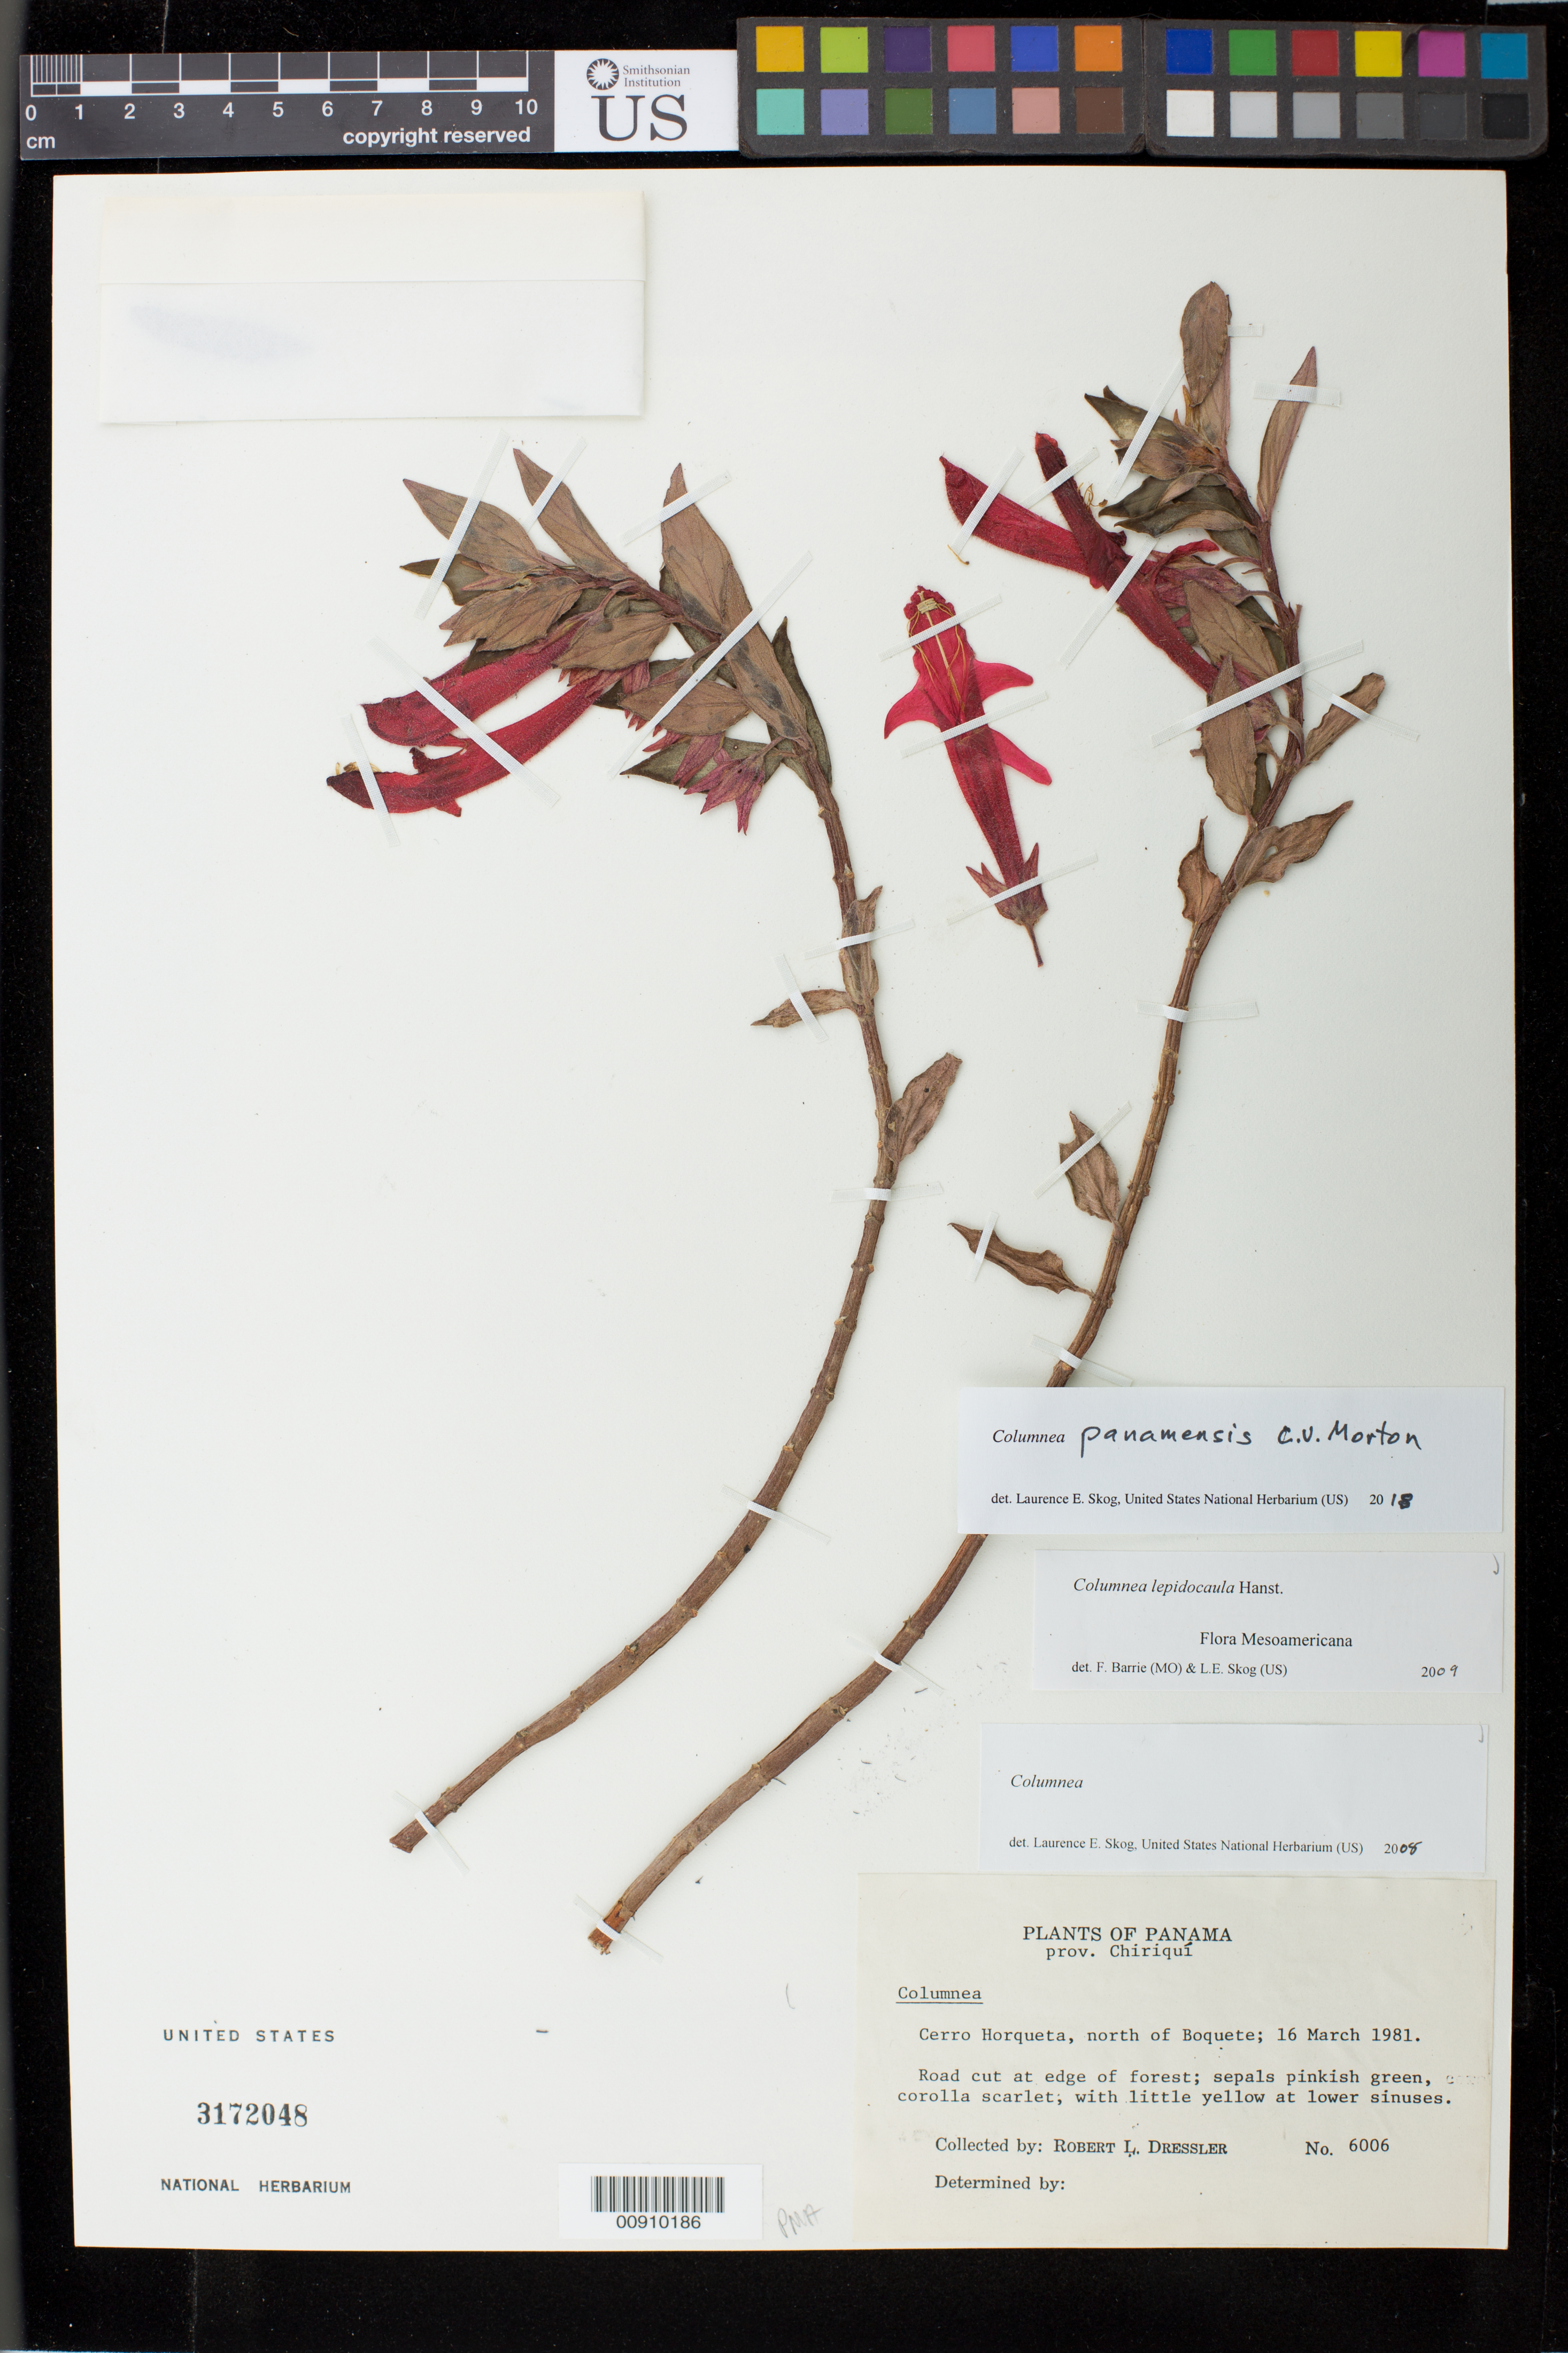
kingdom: Plantae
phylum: Tracheophyta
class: Magnoliopsida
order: Lamiales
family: Gesneriaceae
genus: Columnea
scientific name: Columnea panamensis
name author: C.V. Morton in Woodson & Seibert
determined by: Skog, Laurence E.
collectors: R. Dressler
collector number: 6006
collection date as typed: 16 Mar 1981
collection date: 1981-03-16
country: Panama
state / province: Chiriquí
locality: Cerro Horqueta, north of Boquete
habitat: Road cut at edge of forest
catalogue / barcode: US 3172048